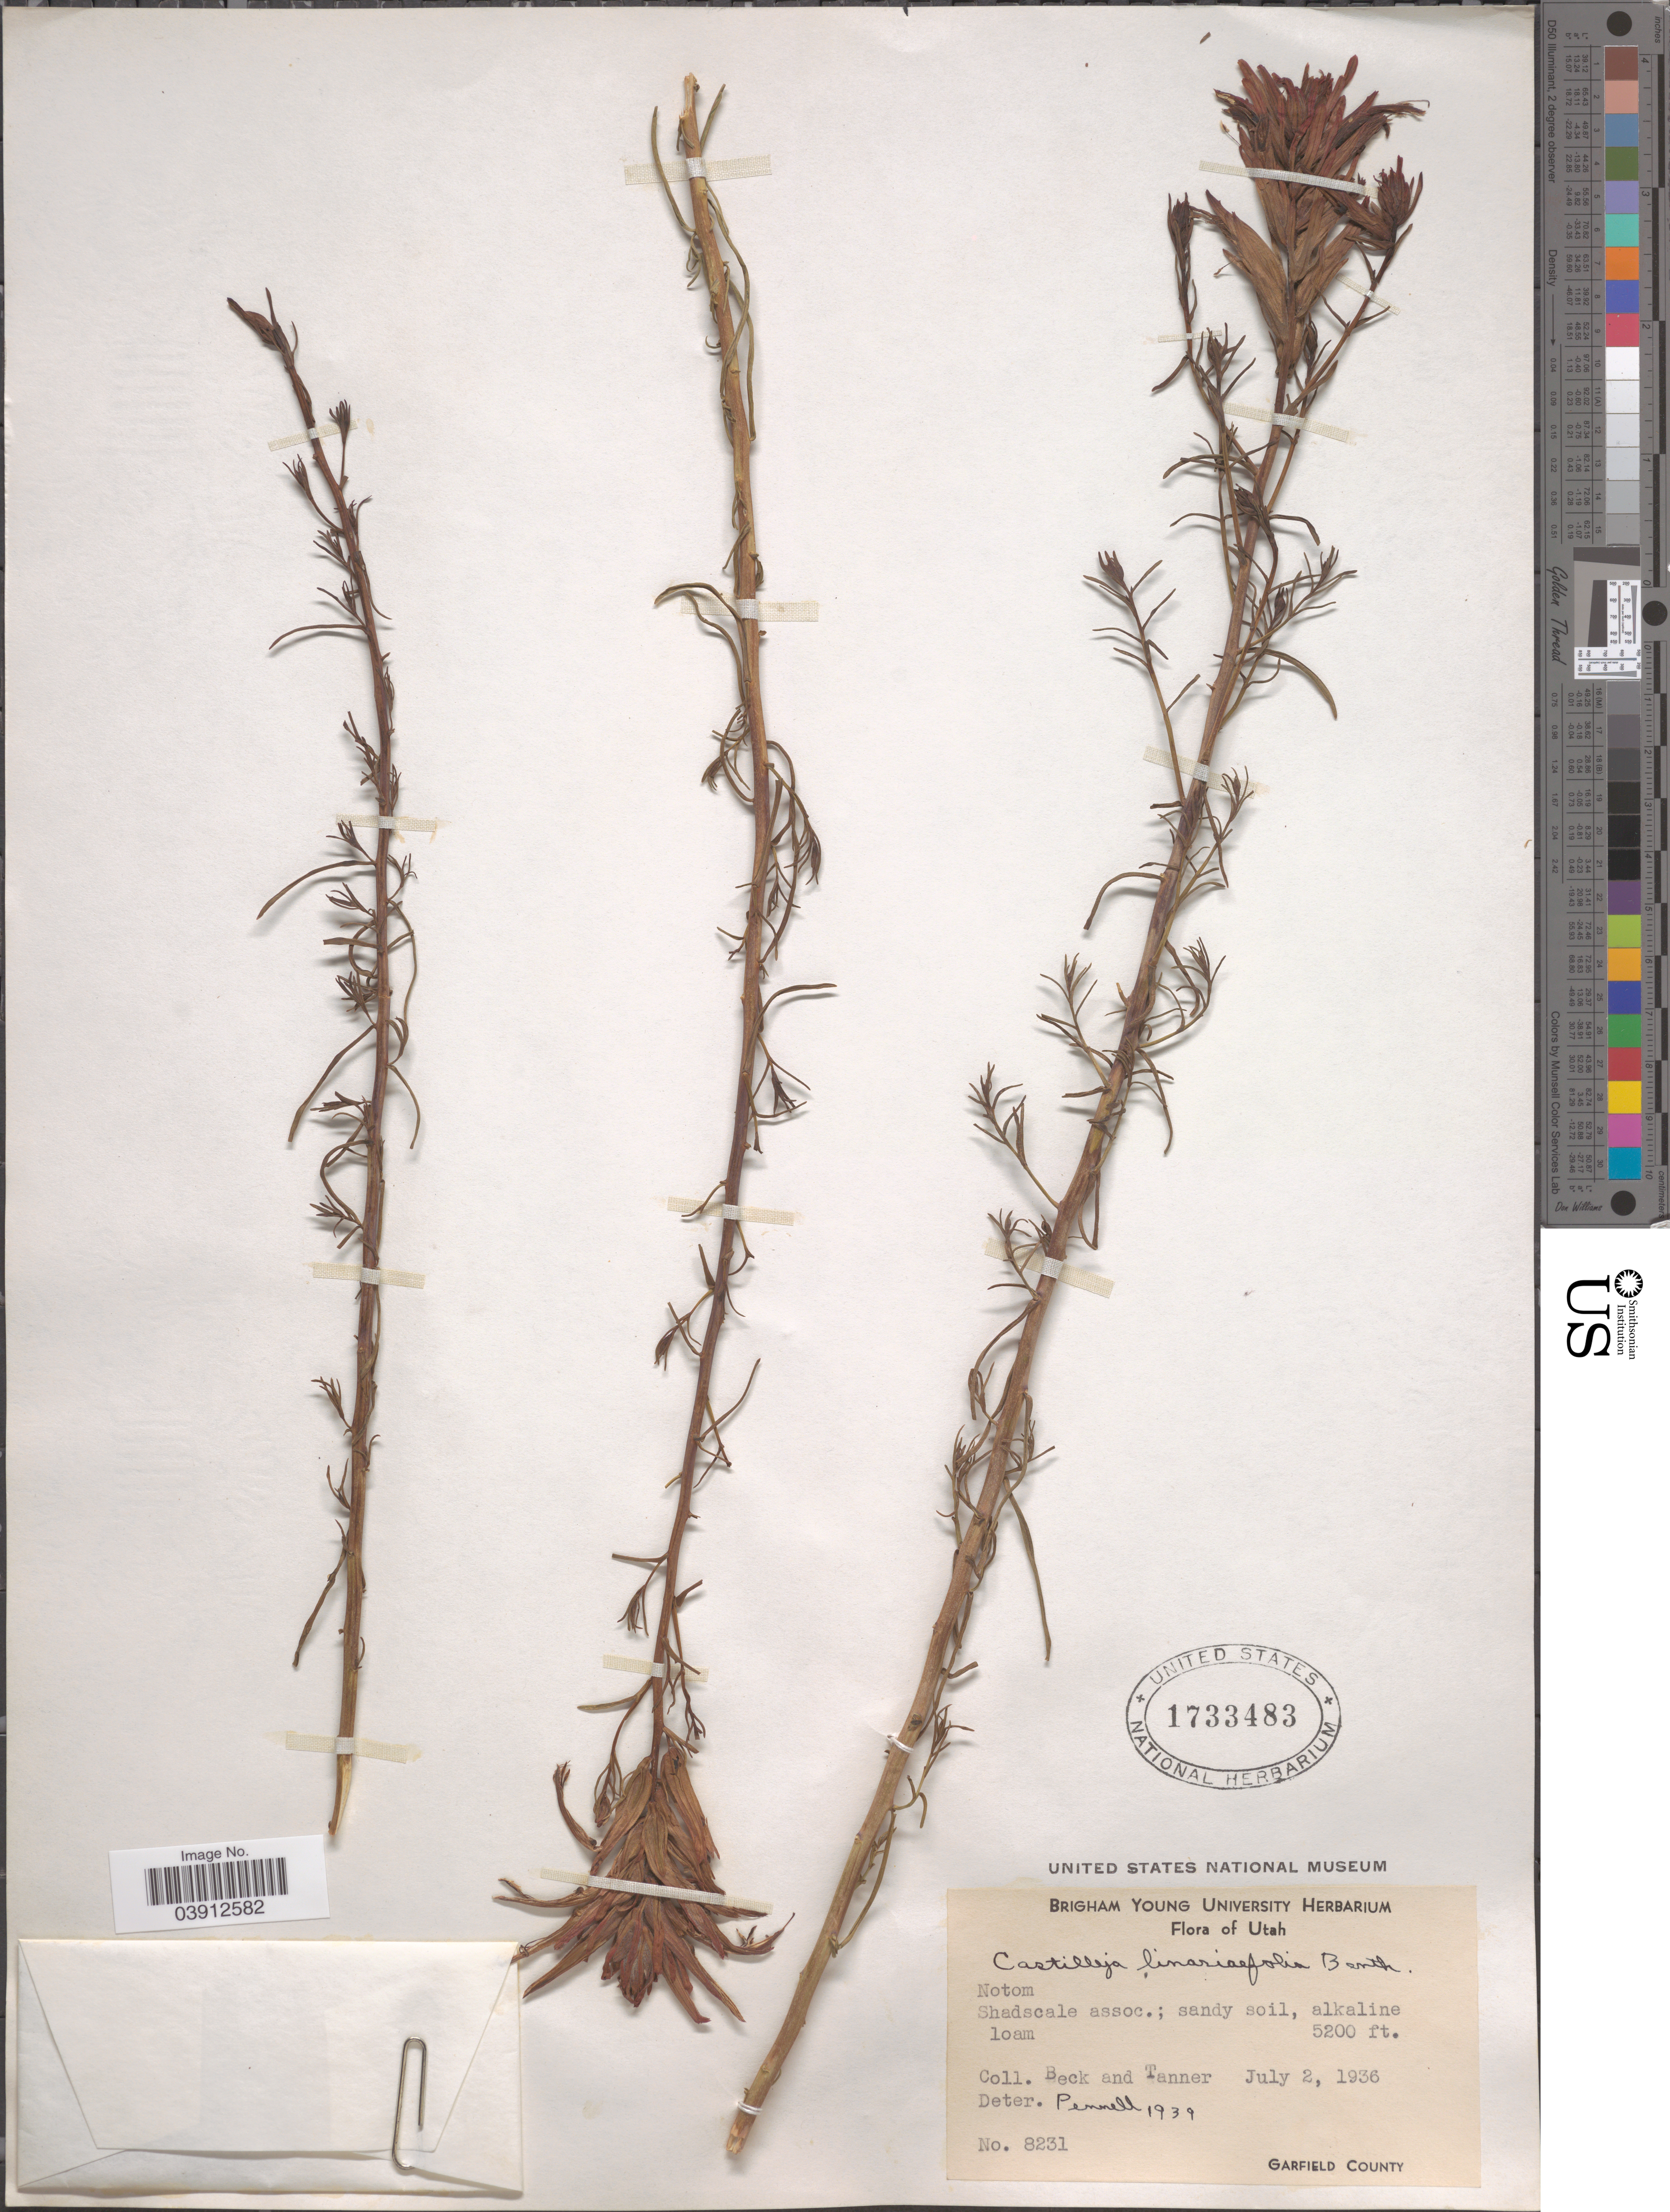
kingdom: Plantae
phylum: Tracheophyta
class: Magnoliopsida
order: Lamiales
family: Orobanchaceae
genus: Castilleja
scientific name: Castilleja linariifolia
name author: Benth.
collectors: -- Beck & -. Tanner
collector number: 8231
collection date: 1936-07-02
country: United States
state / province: Utah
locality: Notom. Garfield County.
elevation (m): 1585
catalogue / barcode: US 1733483